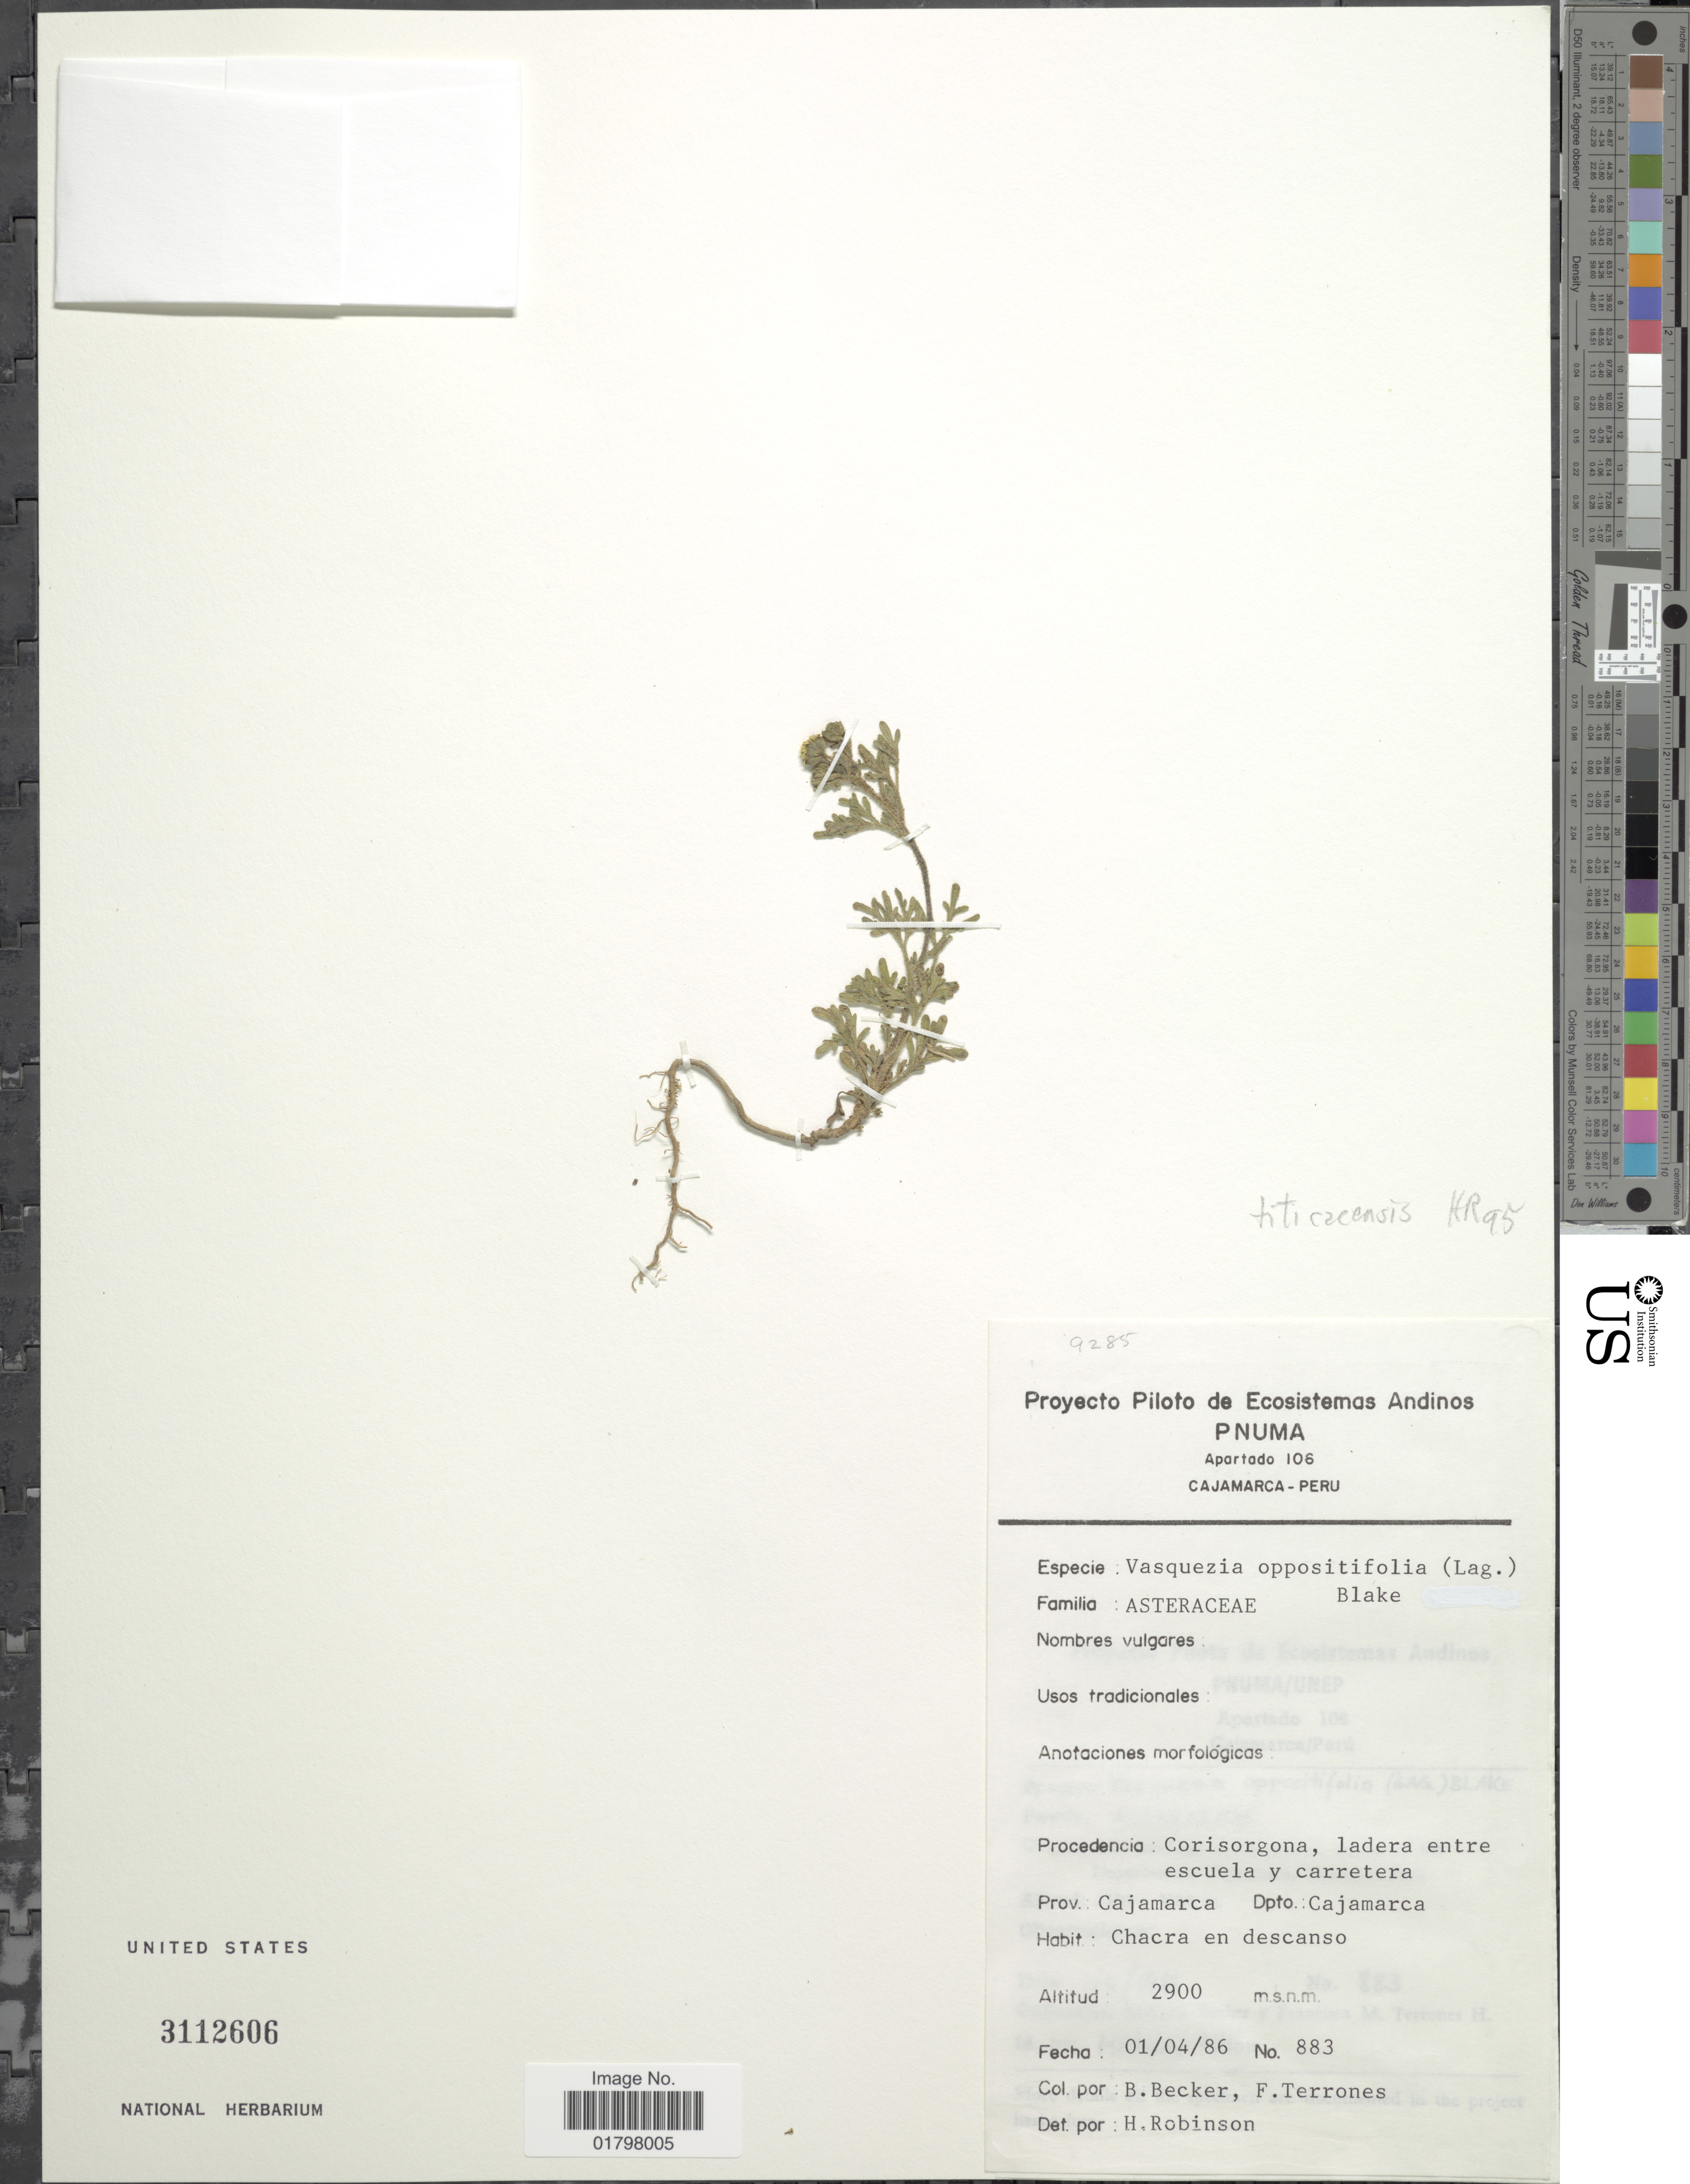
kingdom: Plantae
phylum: Tracheophyta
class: Magnoliopsida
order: Asterales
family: Asteraceae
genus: Vasquesia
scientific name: Vasquesia titicacensis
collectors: B. Becker & F. Terrones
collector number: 883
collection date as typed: Transcribed d/m/y: 1/4/86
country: Peru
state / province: Cajamarca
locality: Corisorgona, ladera entre escuela y carretera. Prov.: Cajamarca. Dpto.: Cajamarca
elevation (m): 2900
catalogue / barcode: US 3112606